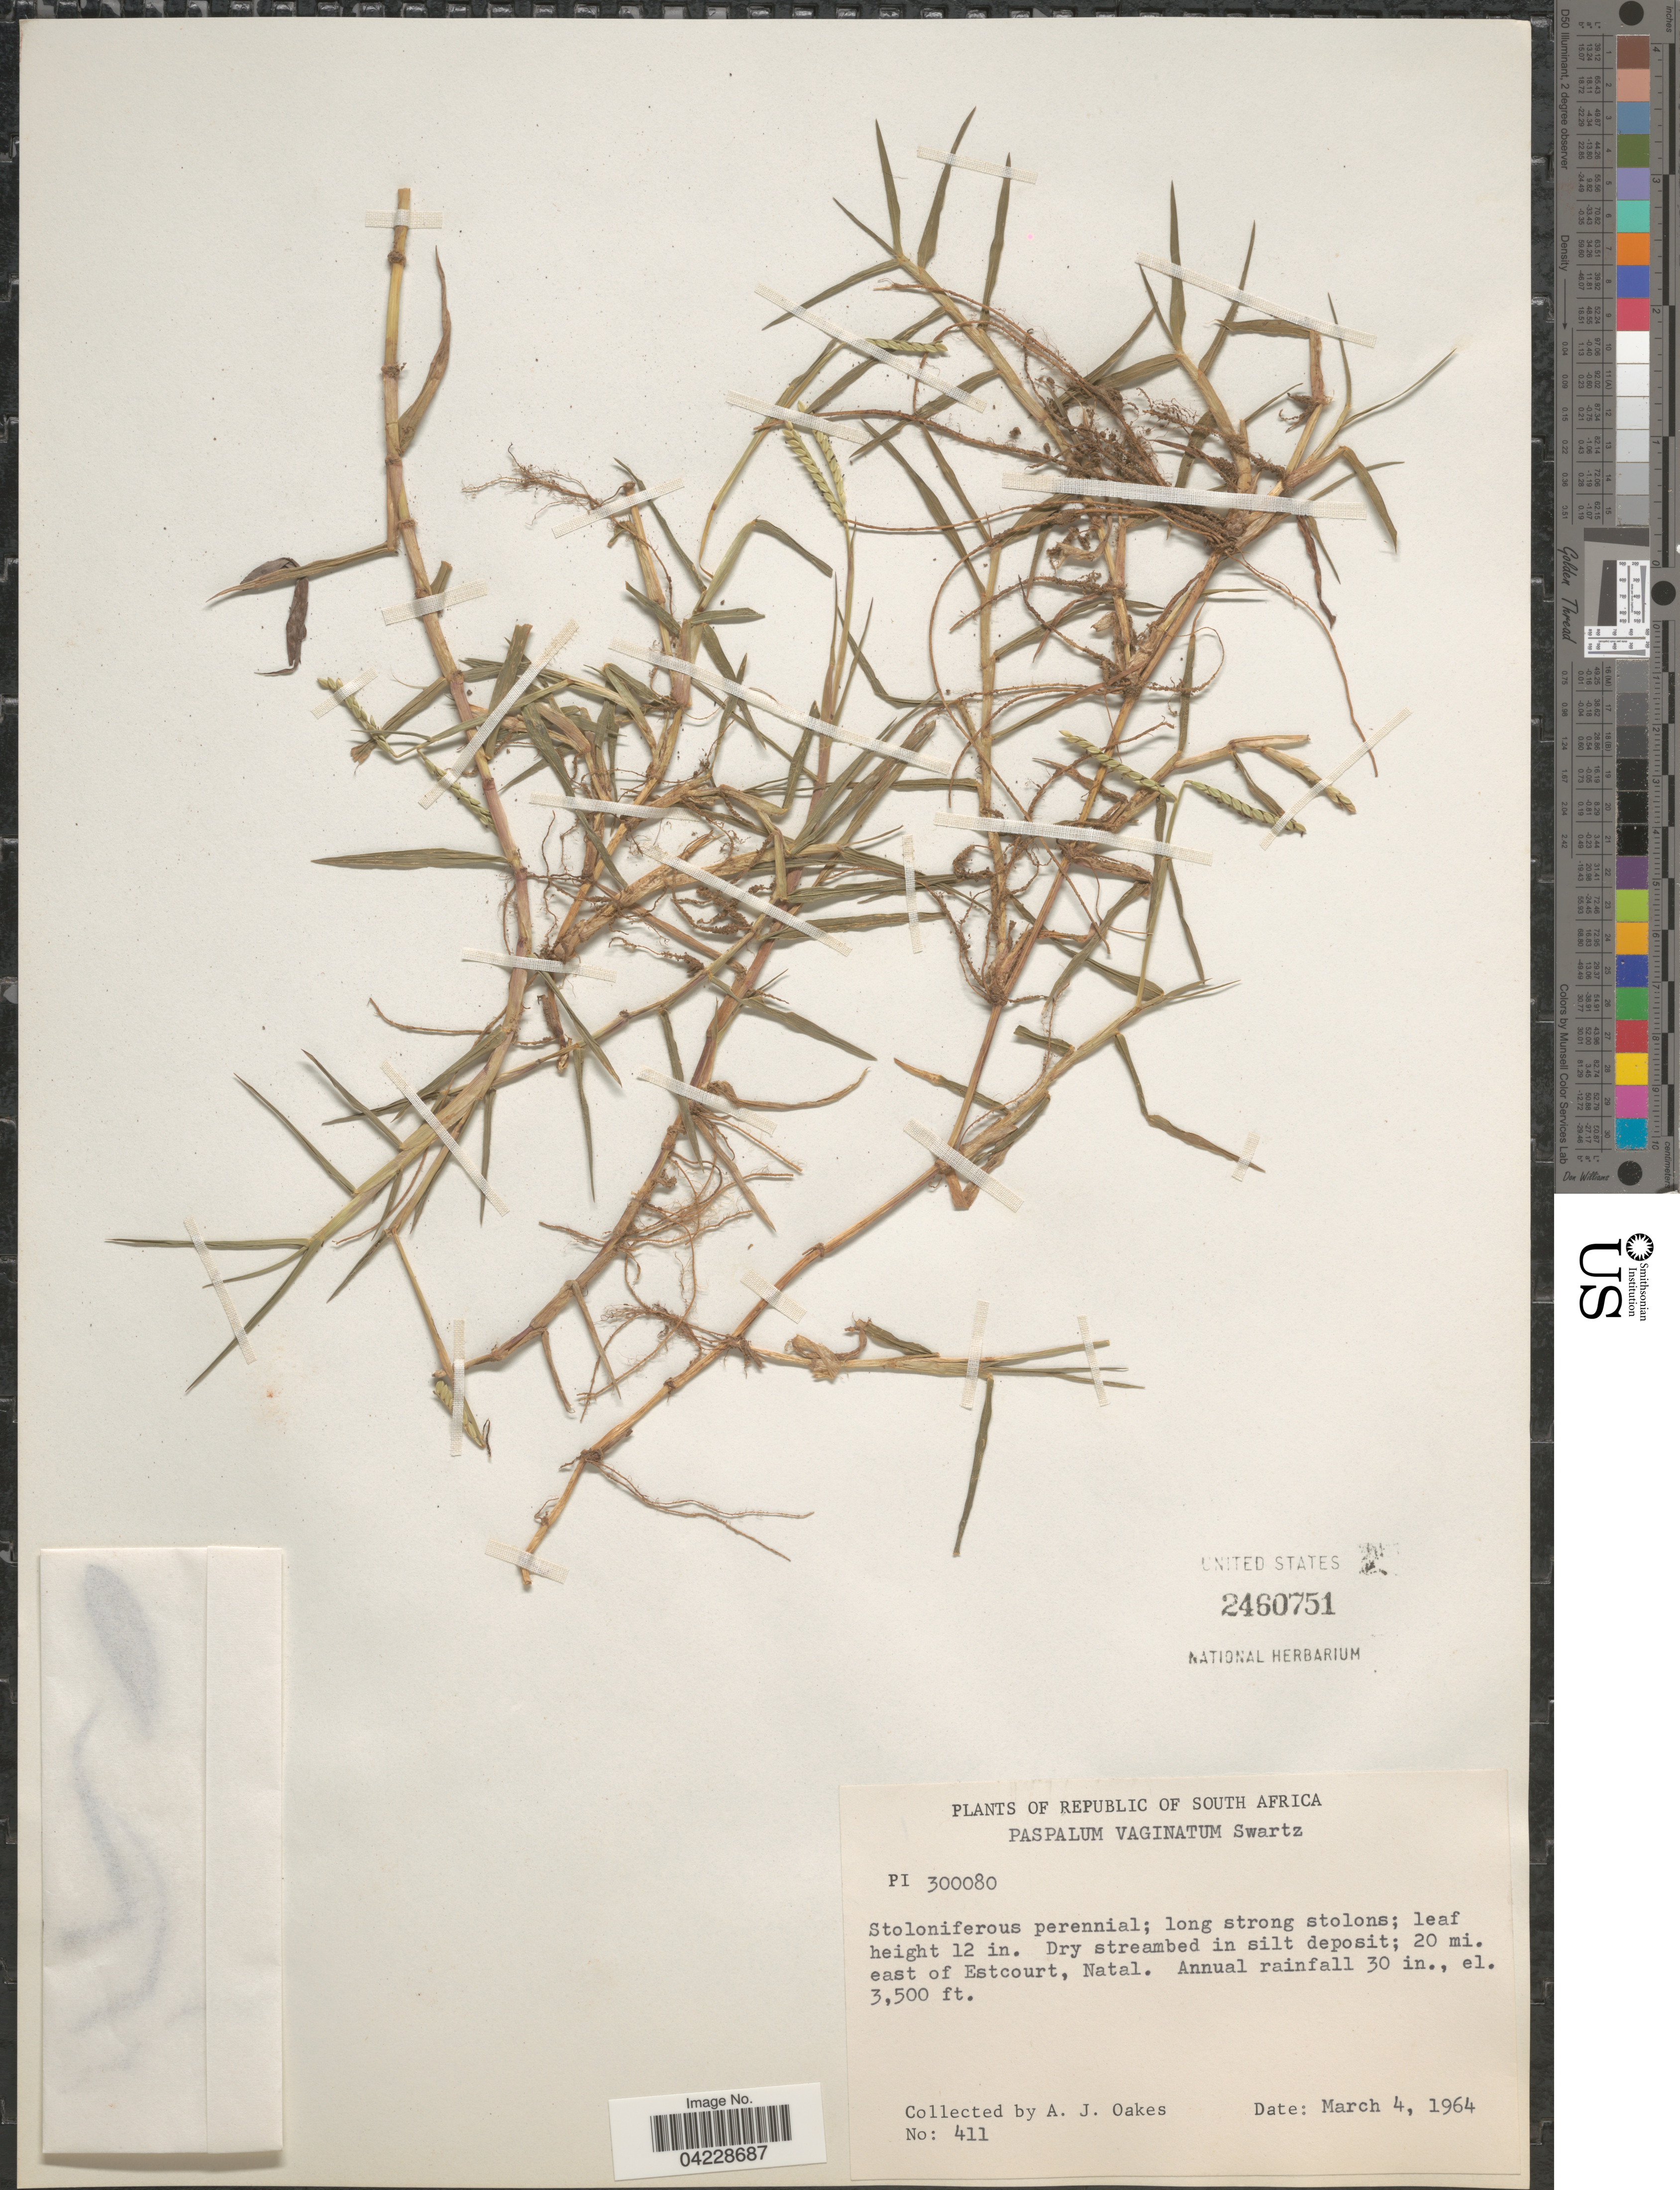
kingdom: Plantae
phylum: Tracheophyta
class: Liliopsida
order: Poales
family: Poaceae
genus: Paspalum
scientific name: Paspalum vaginatum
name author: Sw.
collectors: A. Oakes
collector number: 411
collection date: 1964-03-04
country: South Africa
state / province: KwaZulu-Natal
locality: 20 mi. east of Estcourt, Natal.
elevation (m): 1067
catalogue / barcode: US 2460751